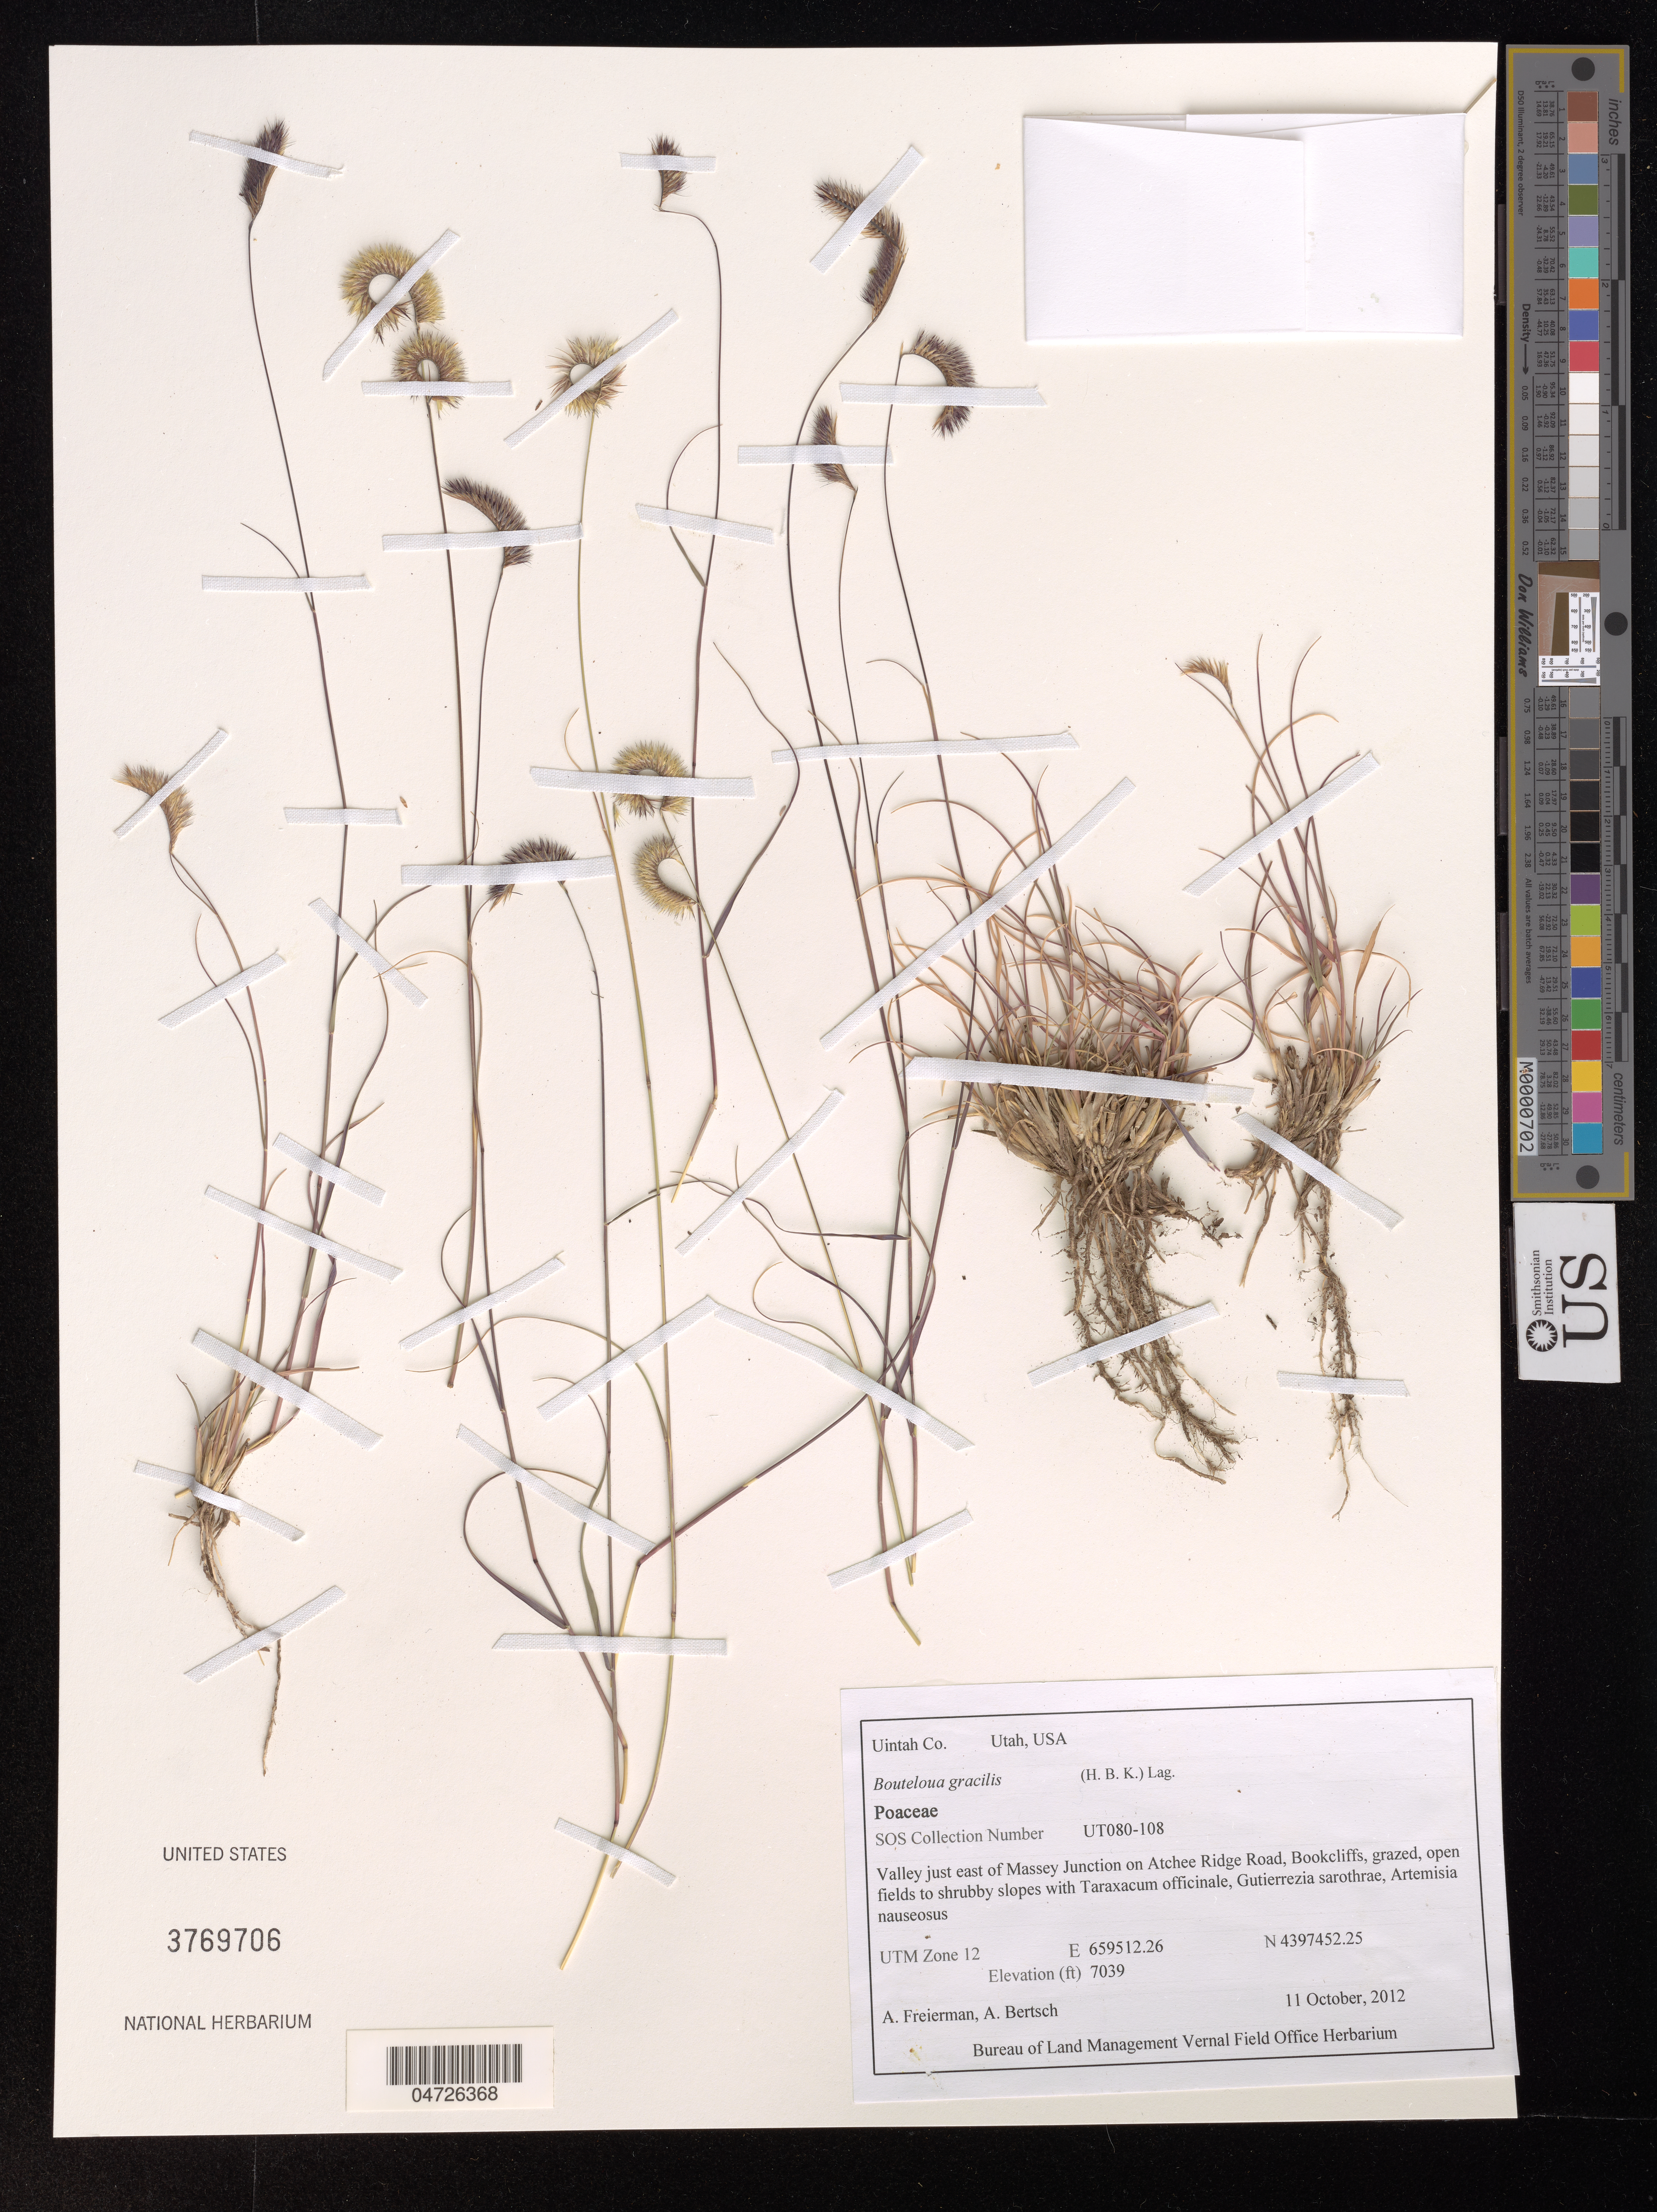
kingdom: Plantae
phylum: Tracheophyta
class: Liliopsida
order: Poales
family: Poaceae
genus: Bouteloua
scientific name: Bouteloua gracilis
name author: (Kunth) Lag. ex Griffiths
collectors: A. Freierman & A. Bertsch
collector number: UT080-108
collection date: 2012-10-11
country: United States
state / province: Utah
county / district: Uintah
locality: Uintah Co. Valley just east of Massey Junction on Atchee Ridge Road, Bookcliffs. UTM Zone 12.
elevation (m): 2145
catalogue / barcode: US 3769706